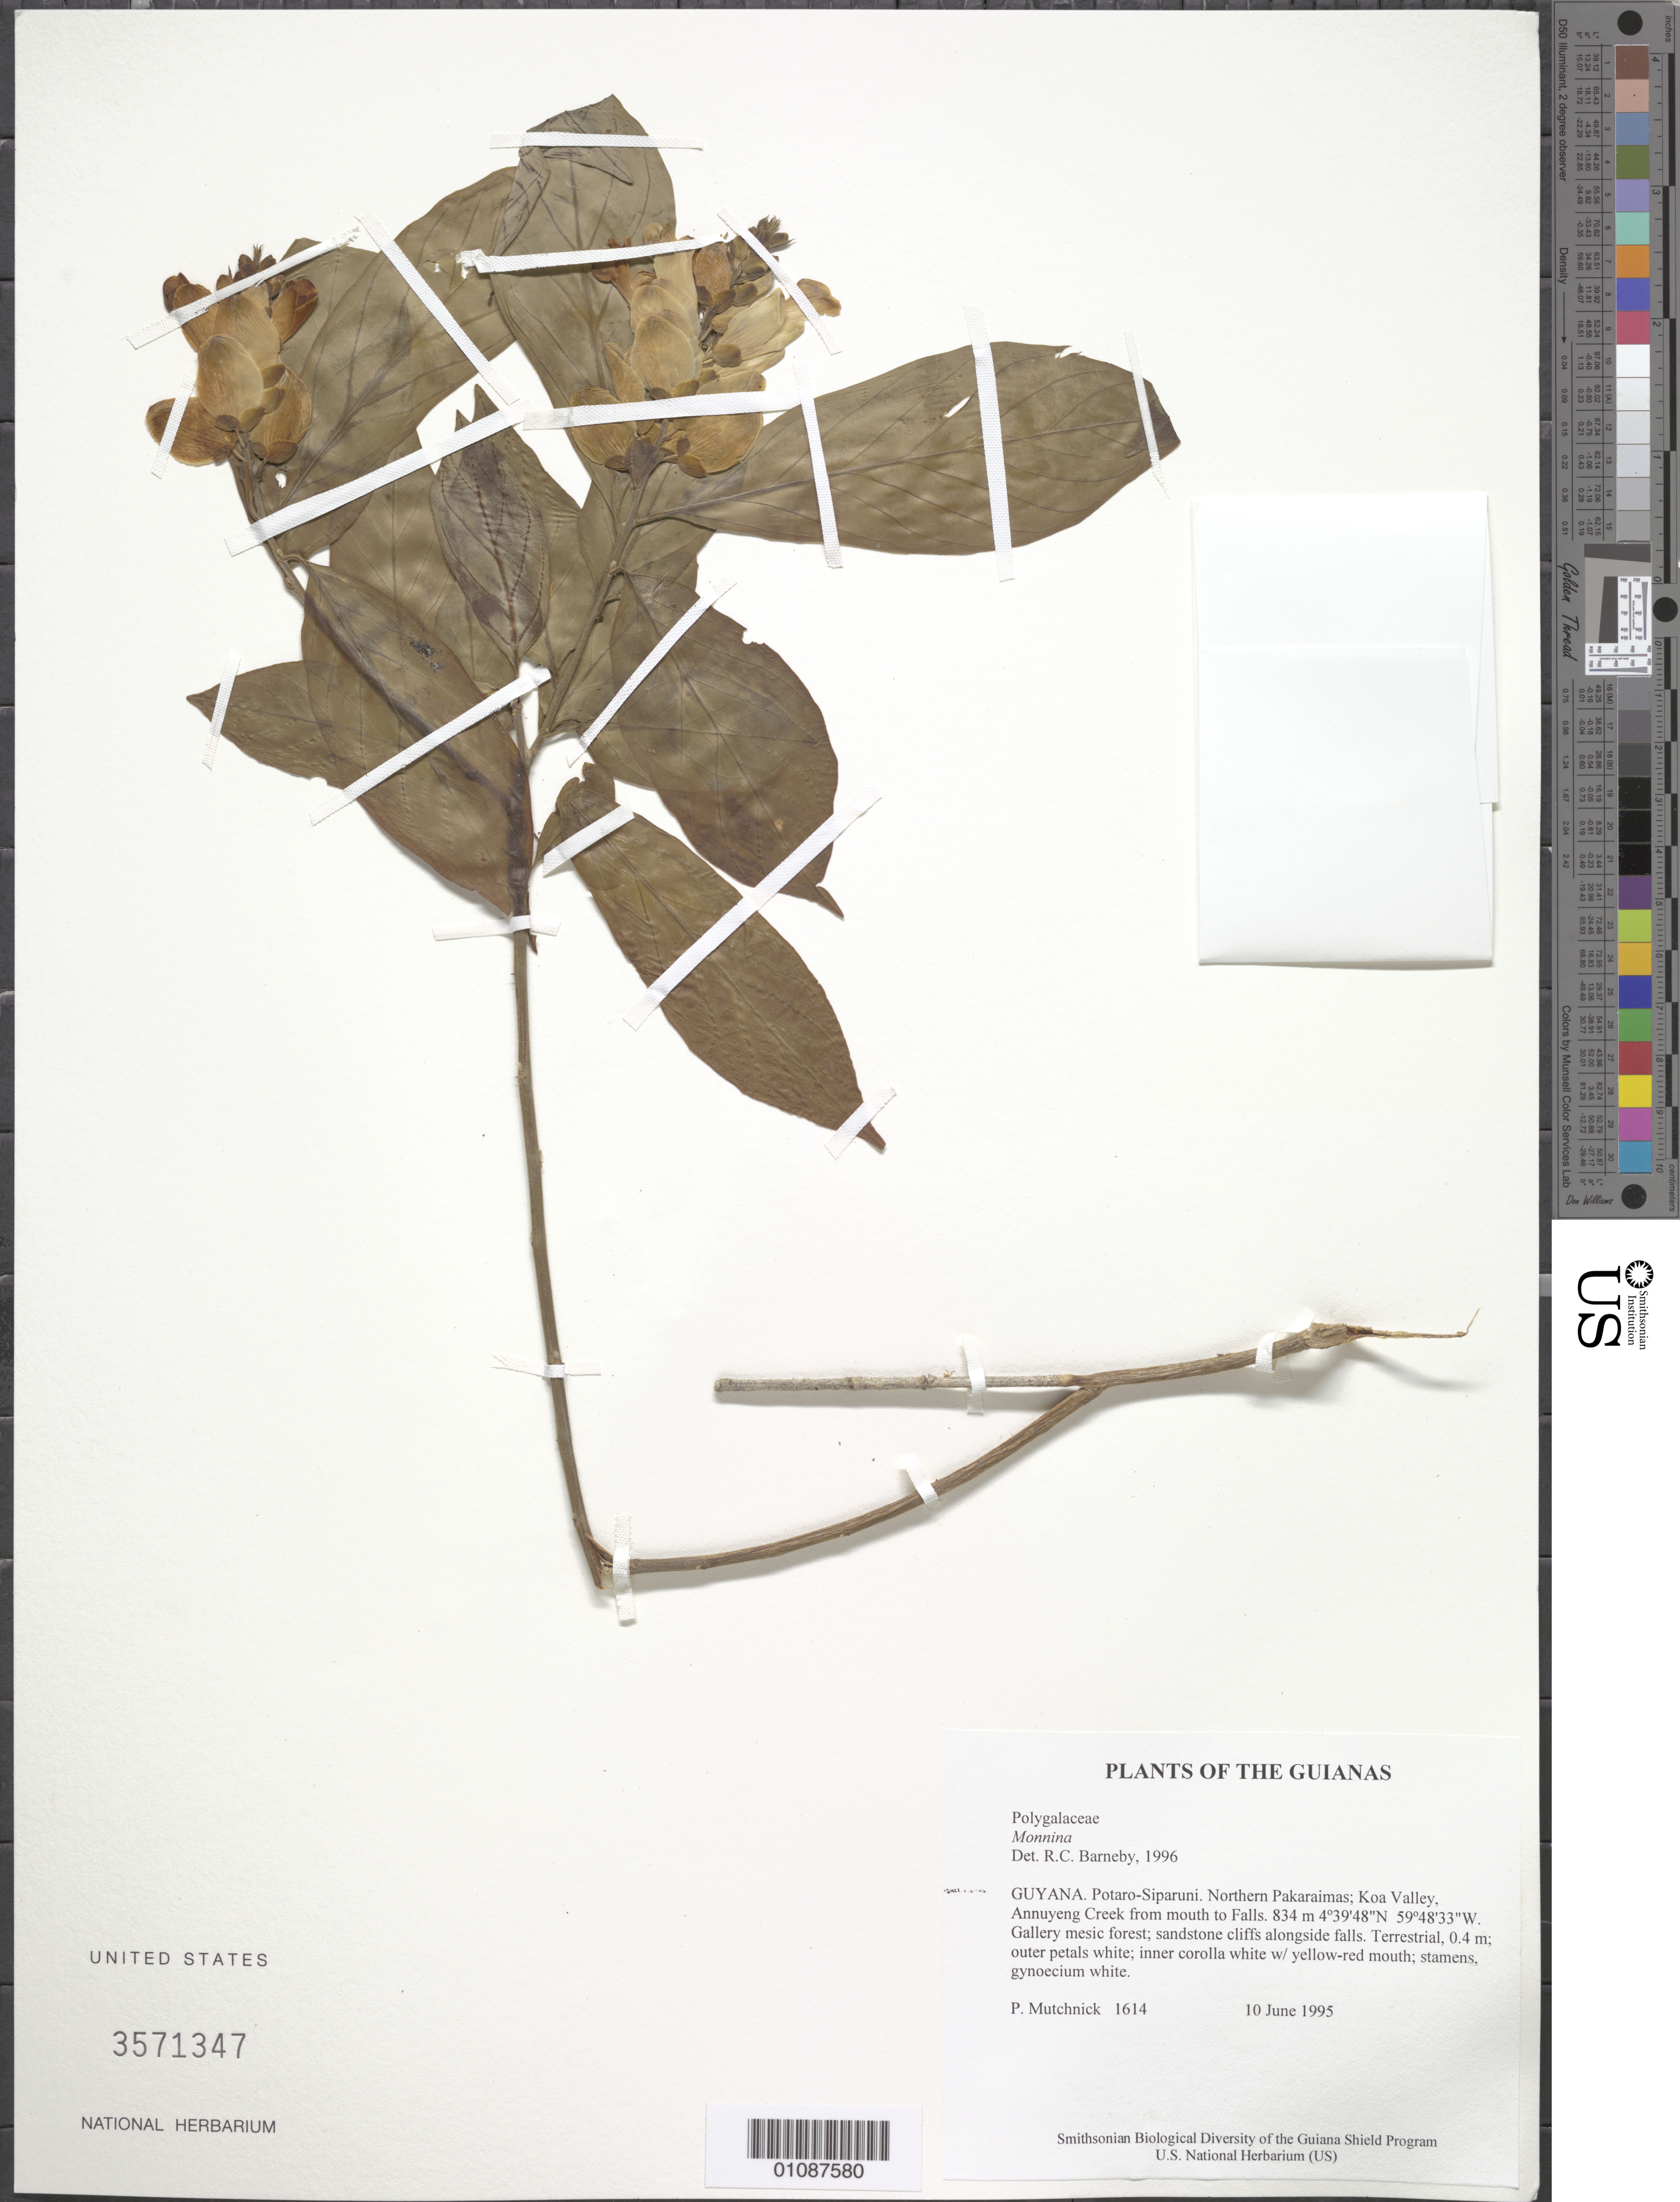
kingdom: Plantae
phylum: Tracheophyta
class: Magnoliopsida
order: Fabales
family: Polygalaceae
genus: Moutabea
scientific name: Moutabea sp.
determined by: Barneby, Rupert C., (NY)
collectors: P. Mutchnick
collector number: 1614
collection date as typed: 10 June 1995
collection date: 1995-06-10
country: Guyana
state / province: Potaro-Siparuni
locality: Northern Pakaraimas; Koa Valley, Annuyeng Creek from mouth to Falls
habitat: Gallery mesic forest; sandstone cliffs alongside falls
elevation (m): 834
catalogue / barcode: US 3571347